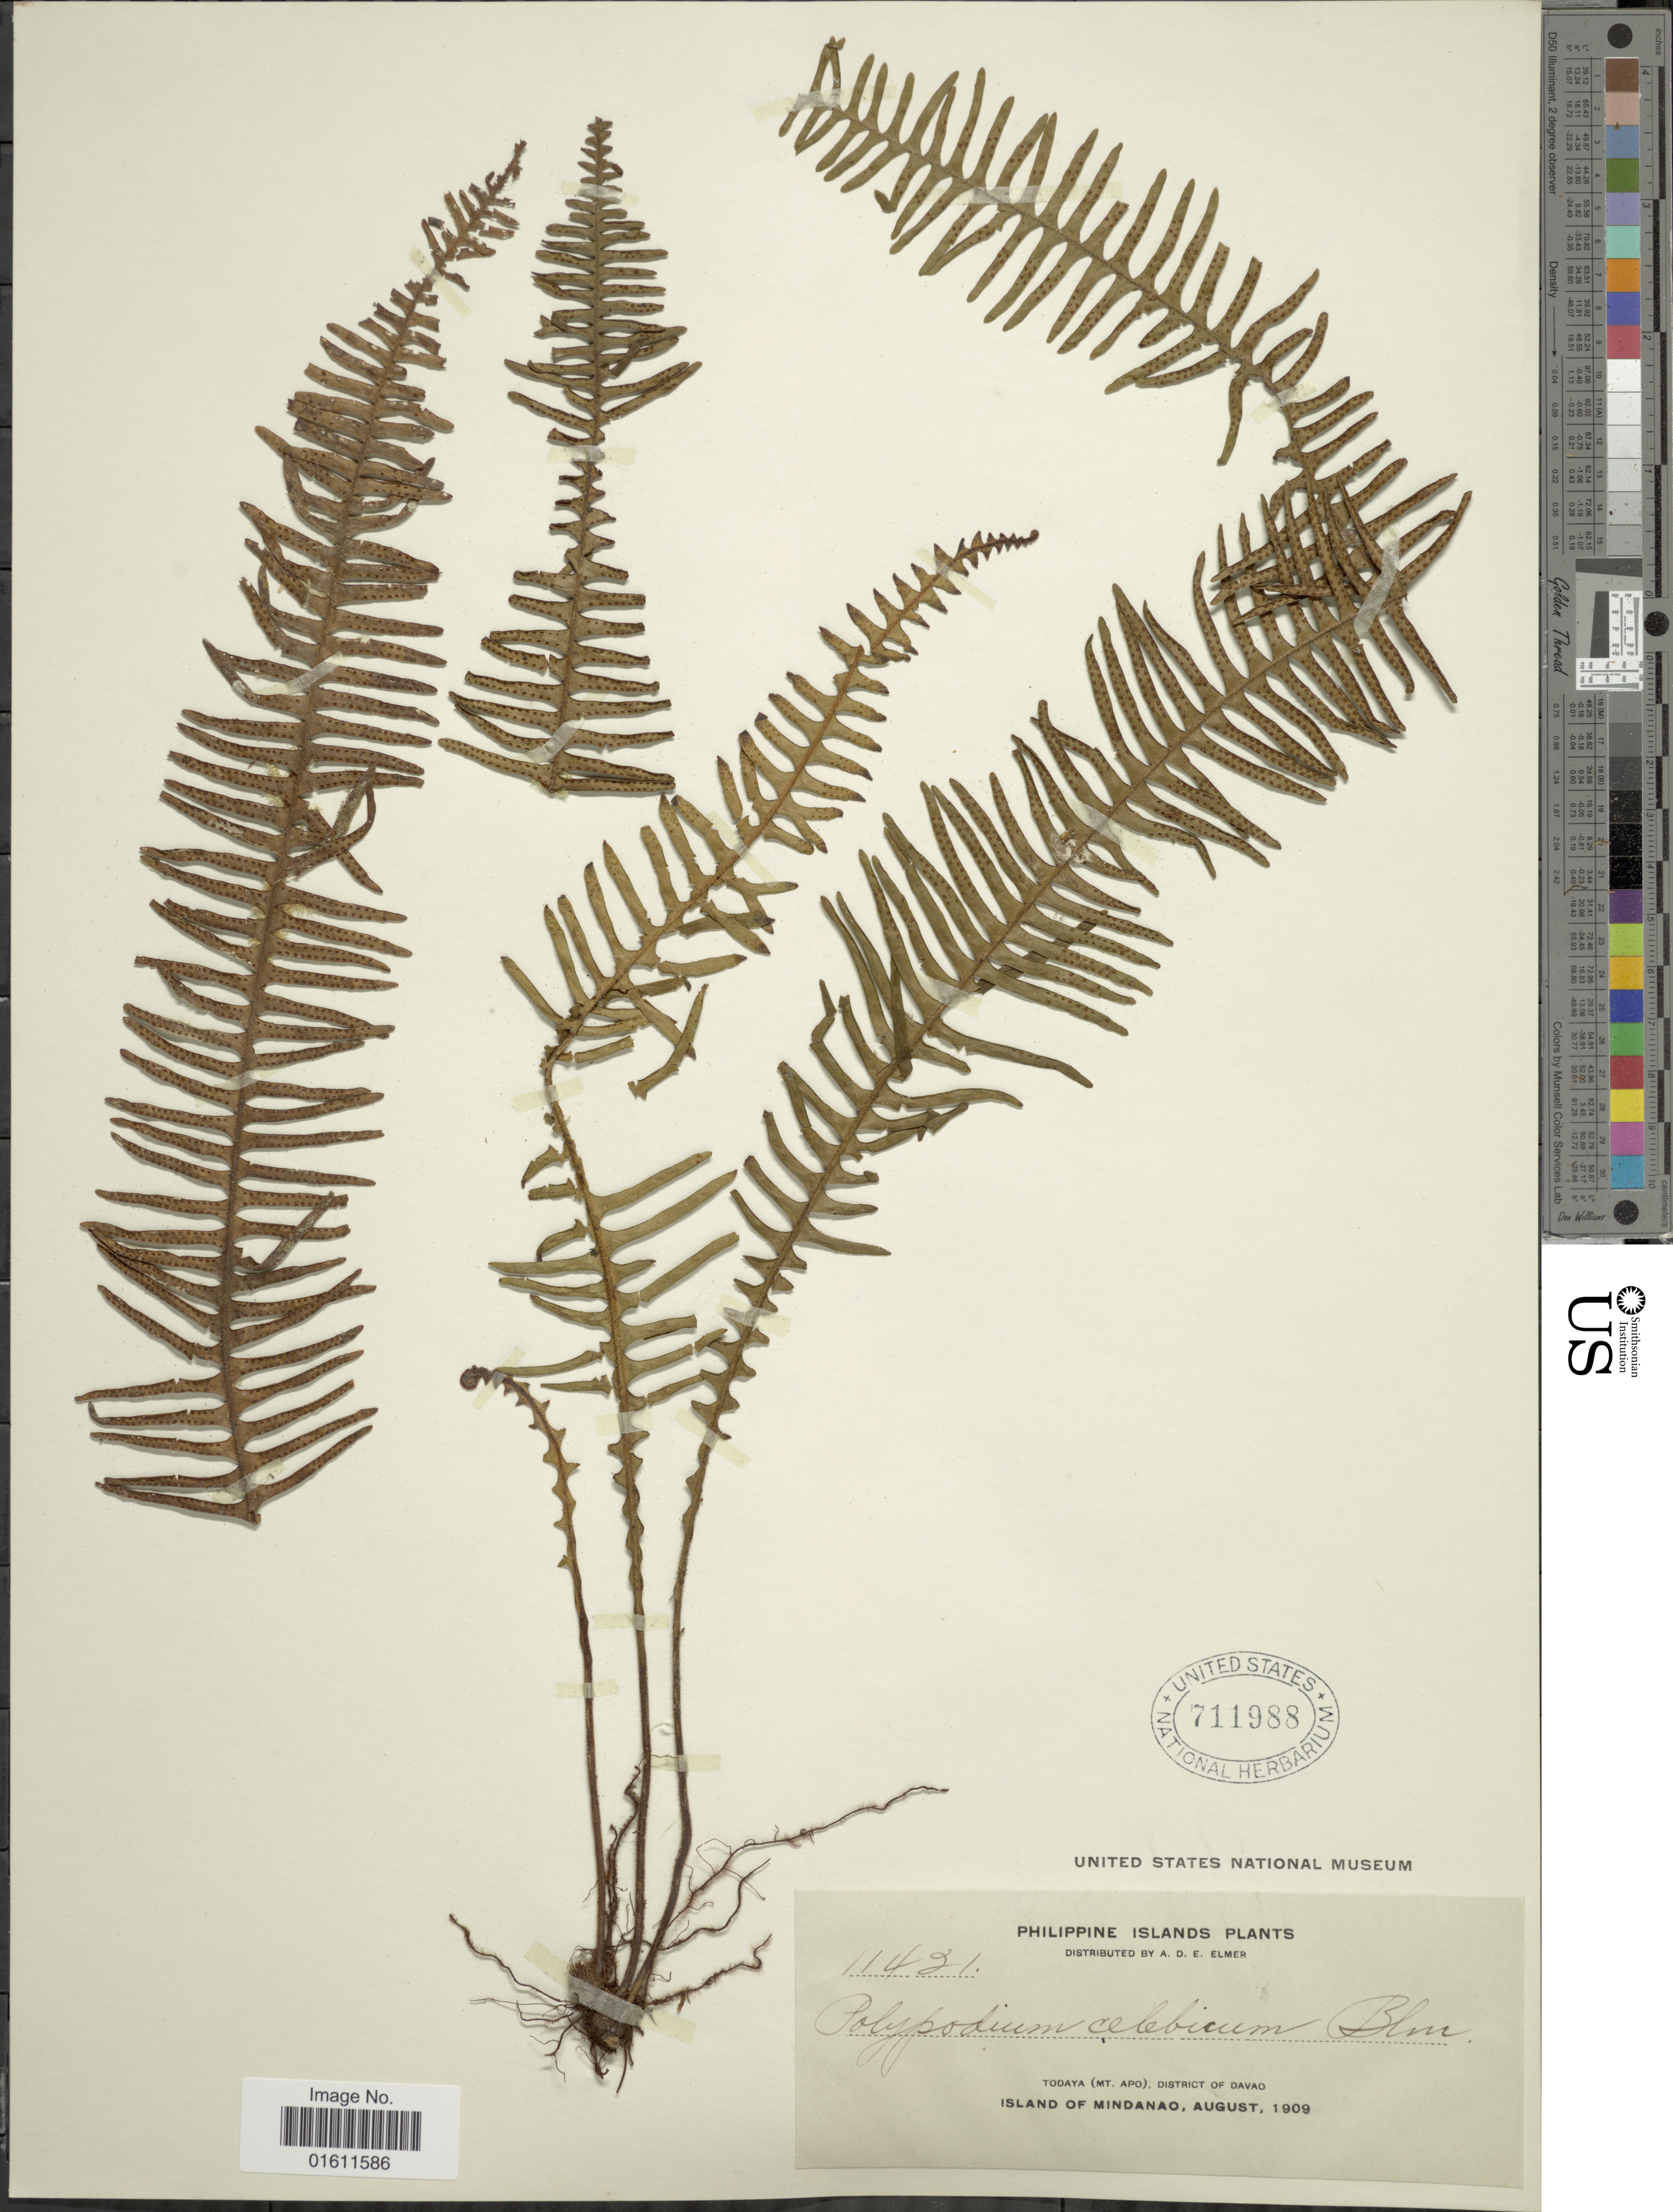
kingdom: Plantae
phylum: Tracheophyta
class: Polypodiopsida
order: Polypodiales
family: Polypodiaceae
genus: Prosaptia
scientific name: Prosaptia celebica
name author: (Blume) Tagawa & K. Iwats.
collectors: A. D. E. Elmer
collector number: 11421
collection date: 1909-08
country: Philippines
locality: Todaya (Mt. Apo), District of Davao, Island of Mindanao.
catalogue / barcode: US 711988